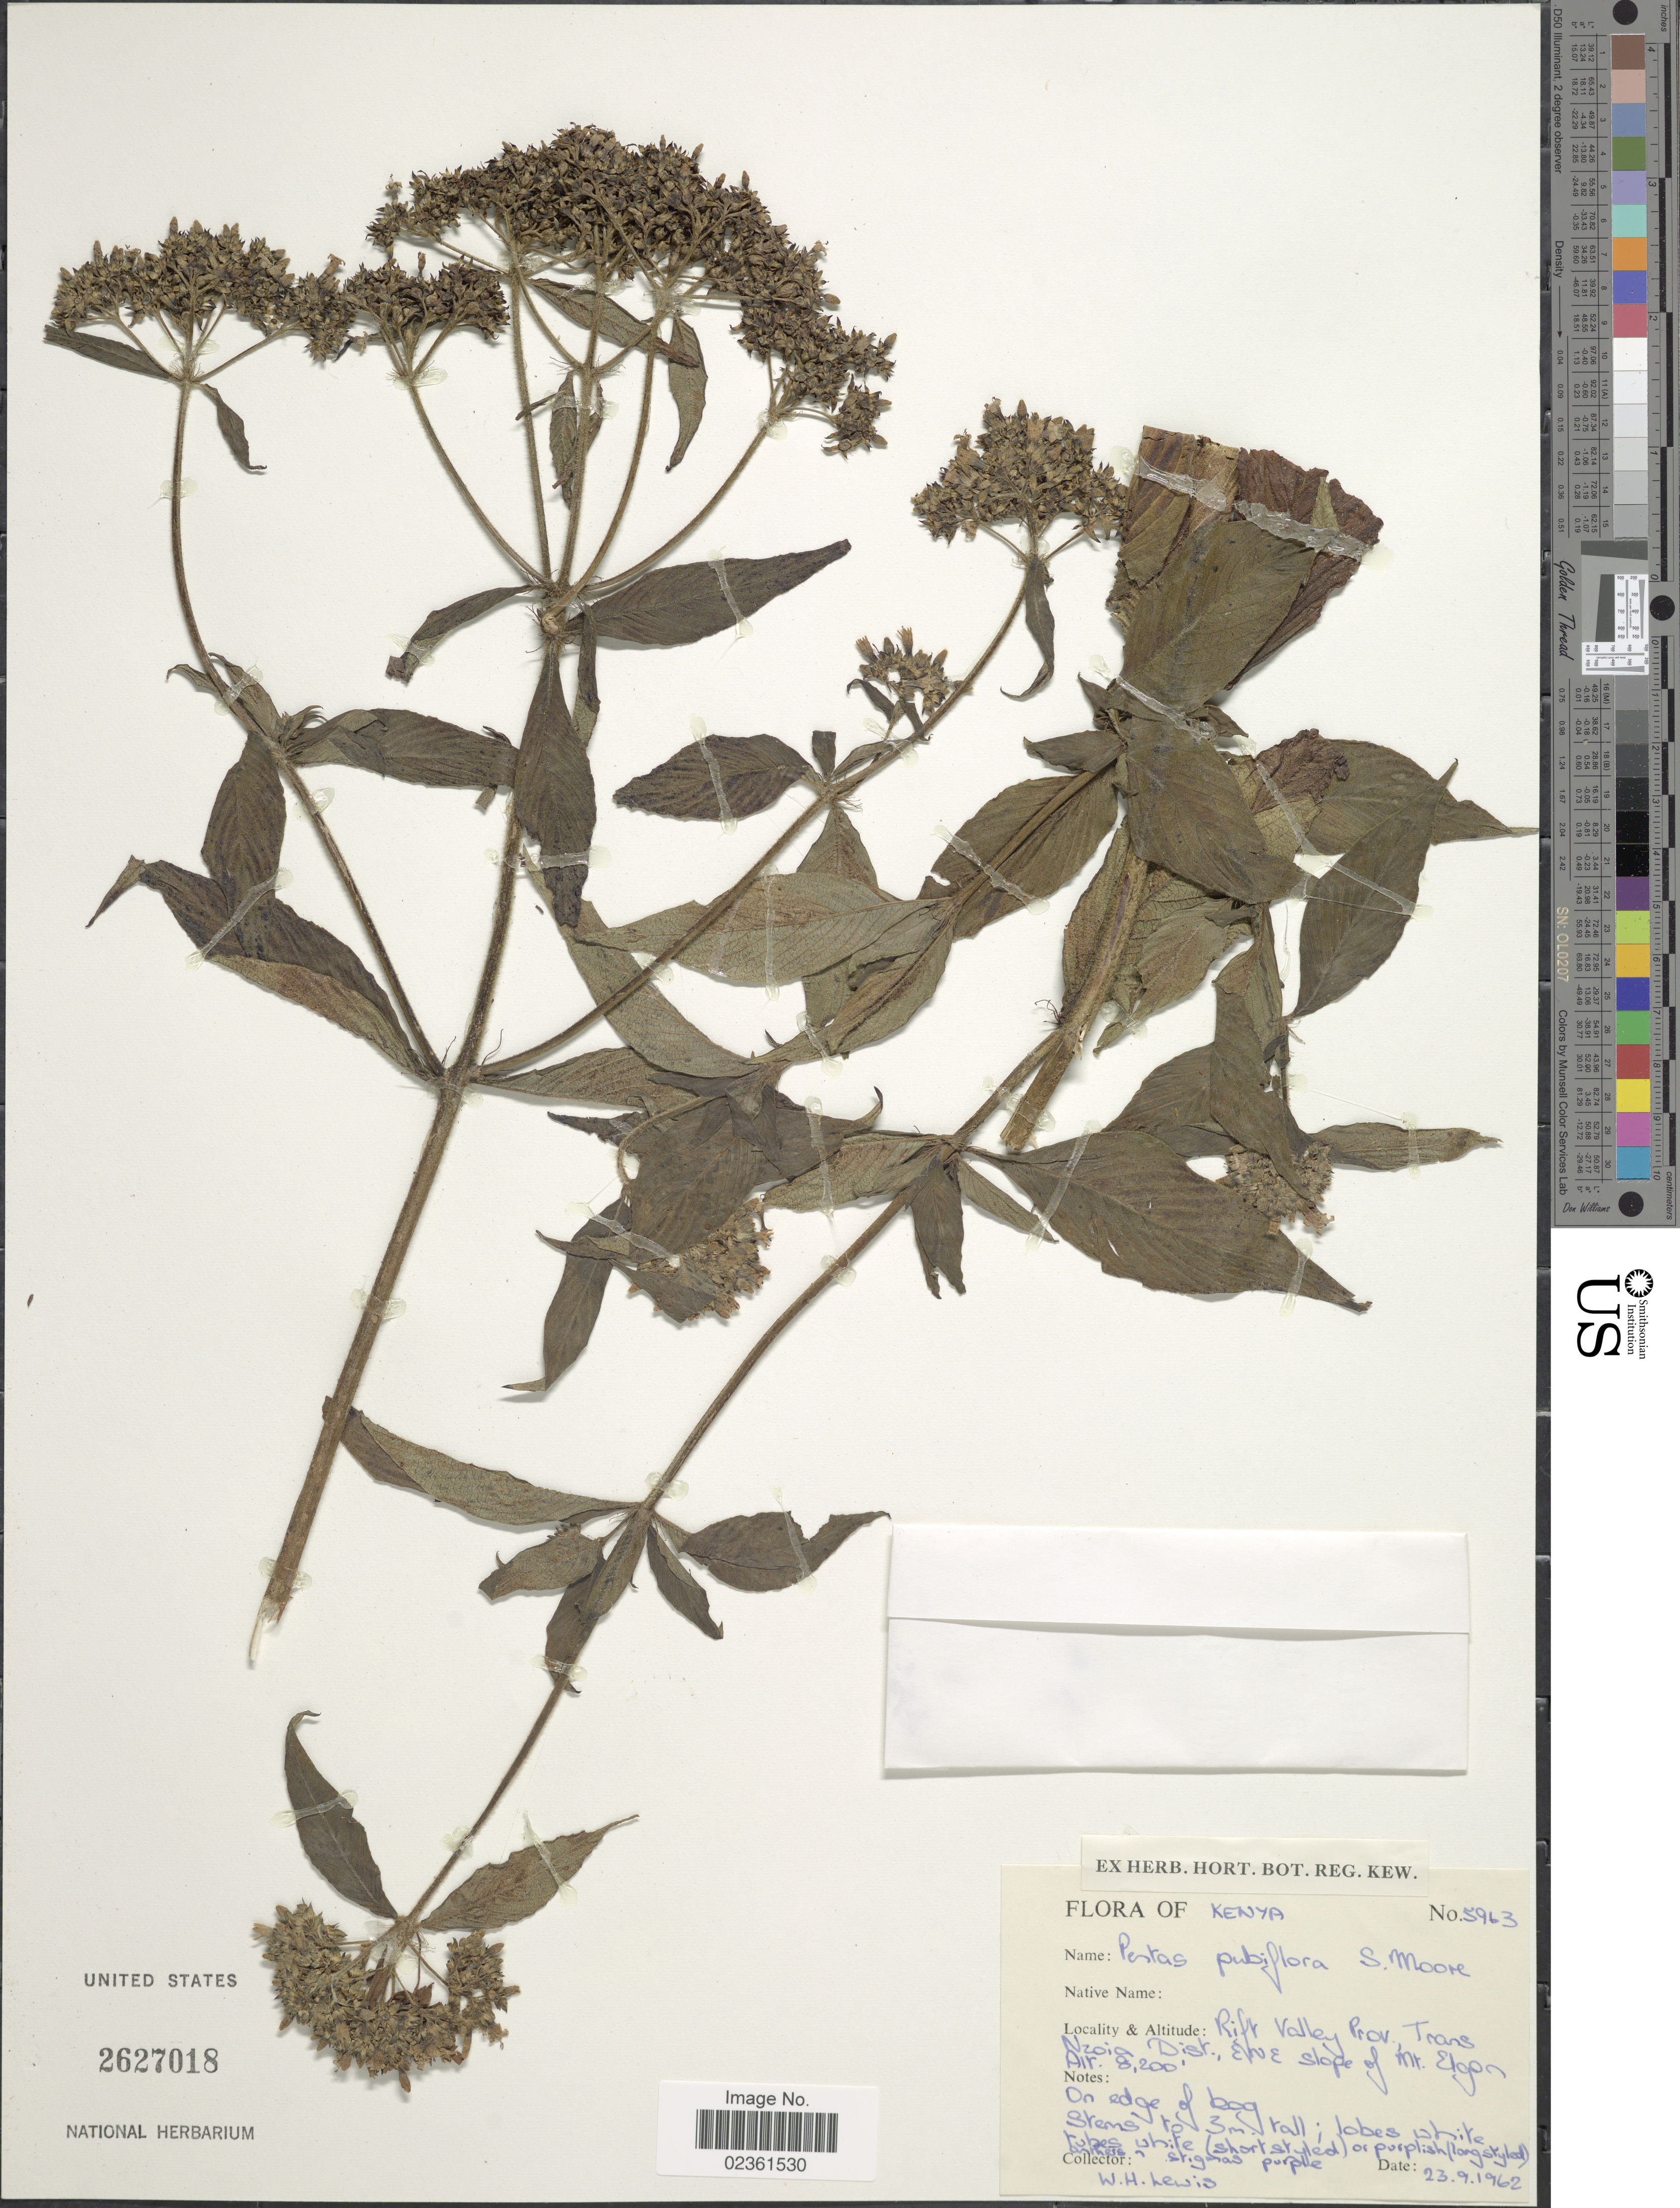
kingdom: Plantae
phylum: Tracheophyta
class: Magnoliopsida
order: Gentianales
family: Rubiaceae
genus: Pentas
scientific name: Pentas pubiflora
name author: S. Moore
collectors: W. H. Lewis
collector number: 5963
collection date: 1962-09-23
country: Kenya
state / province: Trans Nzoia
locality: Trans Nzoia Dist., ENE slope of Mt. Elgon, on edge of bog.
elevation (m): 2499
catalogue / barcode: US 2627018